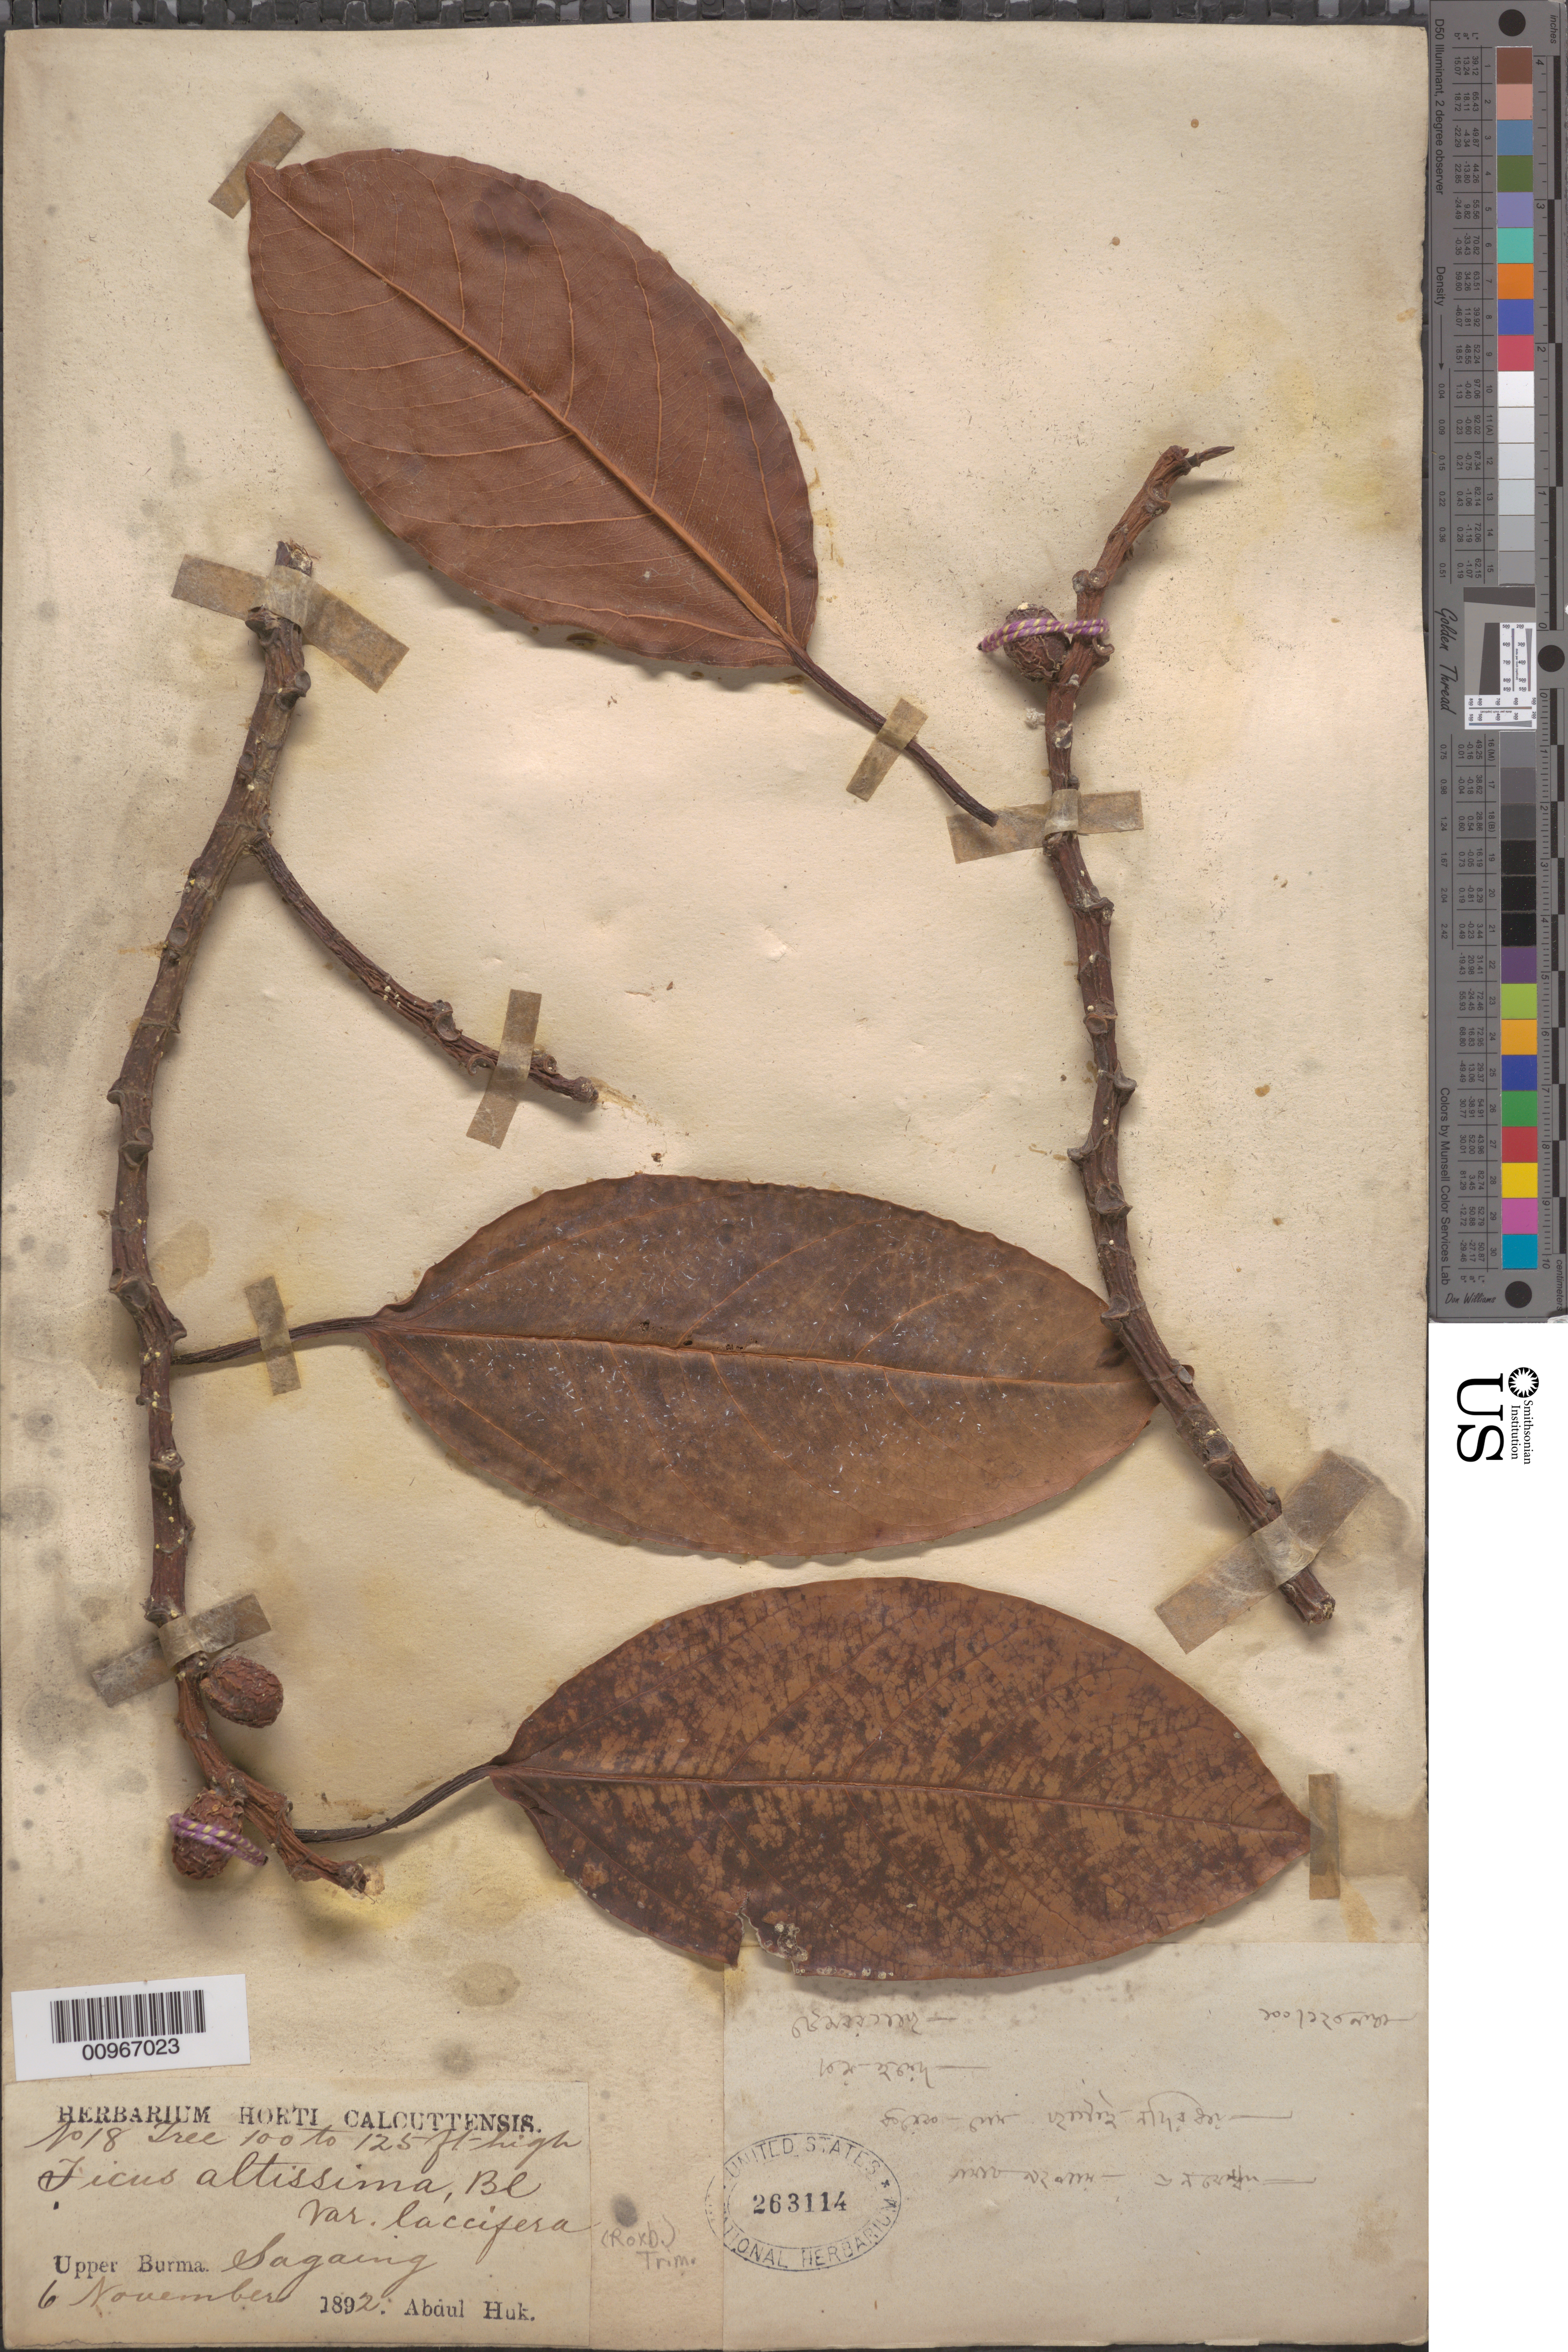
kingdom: Plantae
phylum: Tracheophyta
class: Magnoliopsida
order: Rosales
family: Moraceae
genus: Ficus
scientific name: Ficus altissima var. laccifera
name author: (Roxb.) Trin.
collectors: A. Huk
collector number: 18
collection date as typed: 06 Nov 1892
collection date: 1892-11-06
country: Myanmar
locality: Upper Burma, Sagaing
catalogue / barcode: US 263114